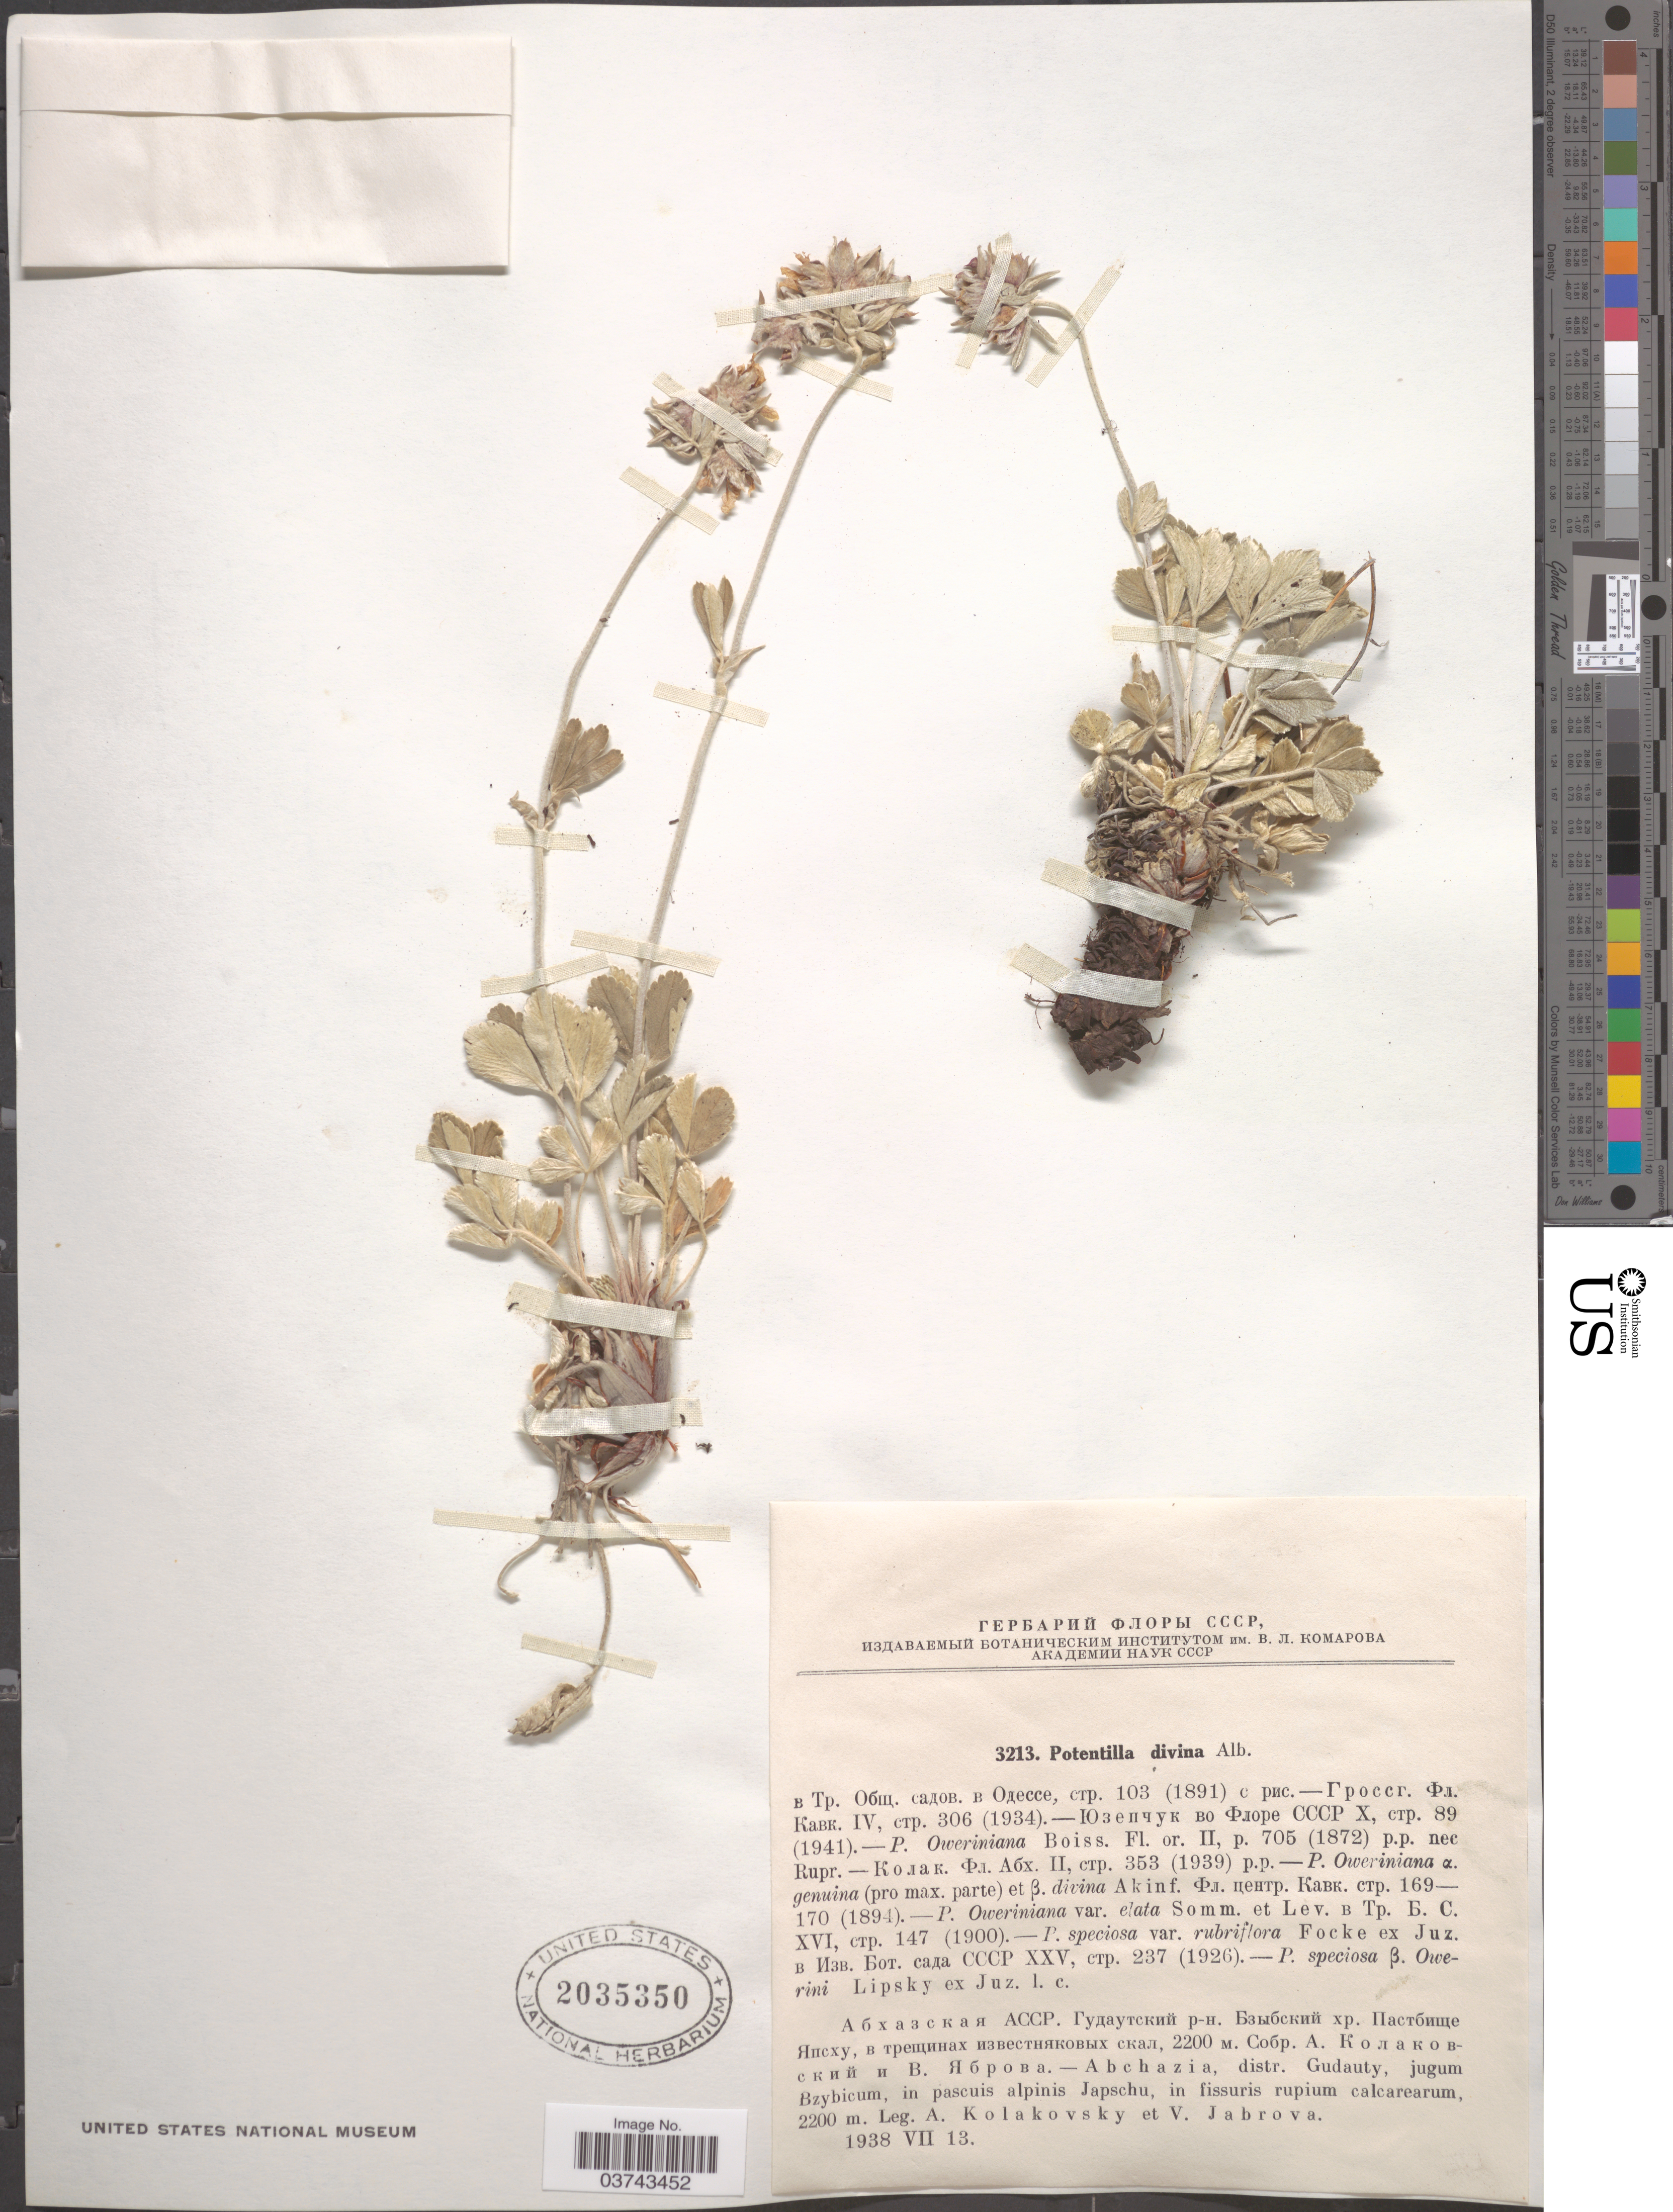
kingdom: Plantae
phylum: Tracheophyta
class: Magnoliopsida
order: Rosales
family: Rosaceae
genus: Potentilla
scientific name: Potentilla divina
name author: Albov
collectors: A. Kolakovsky & V. Jabrova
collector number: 3213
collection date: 1938-07-13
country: Georgia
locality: Abchazia, distr. Gudauty, jugum Bzybicum, in pascuis alpinis Japschu.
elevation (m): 2200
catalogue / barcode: US 2035350